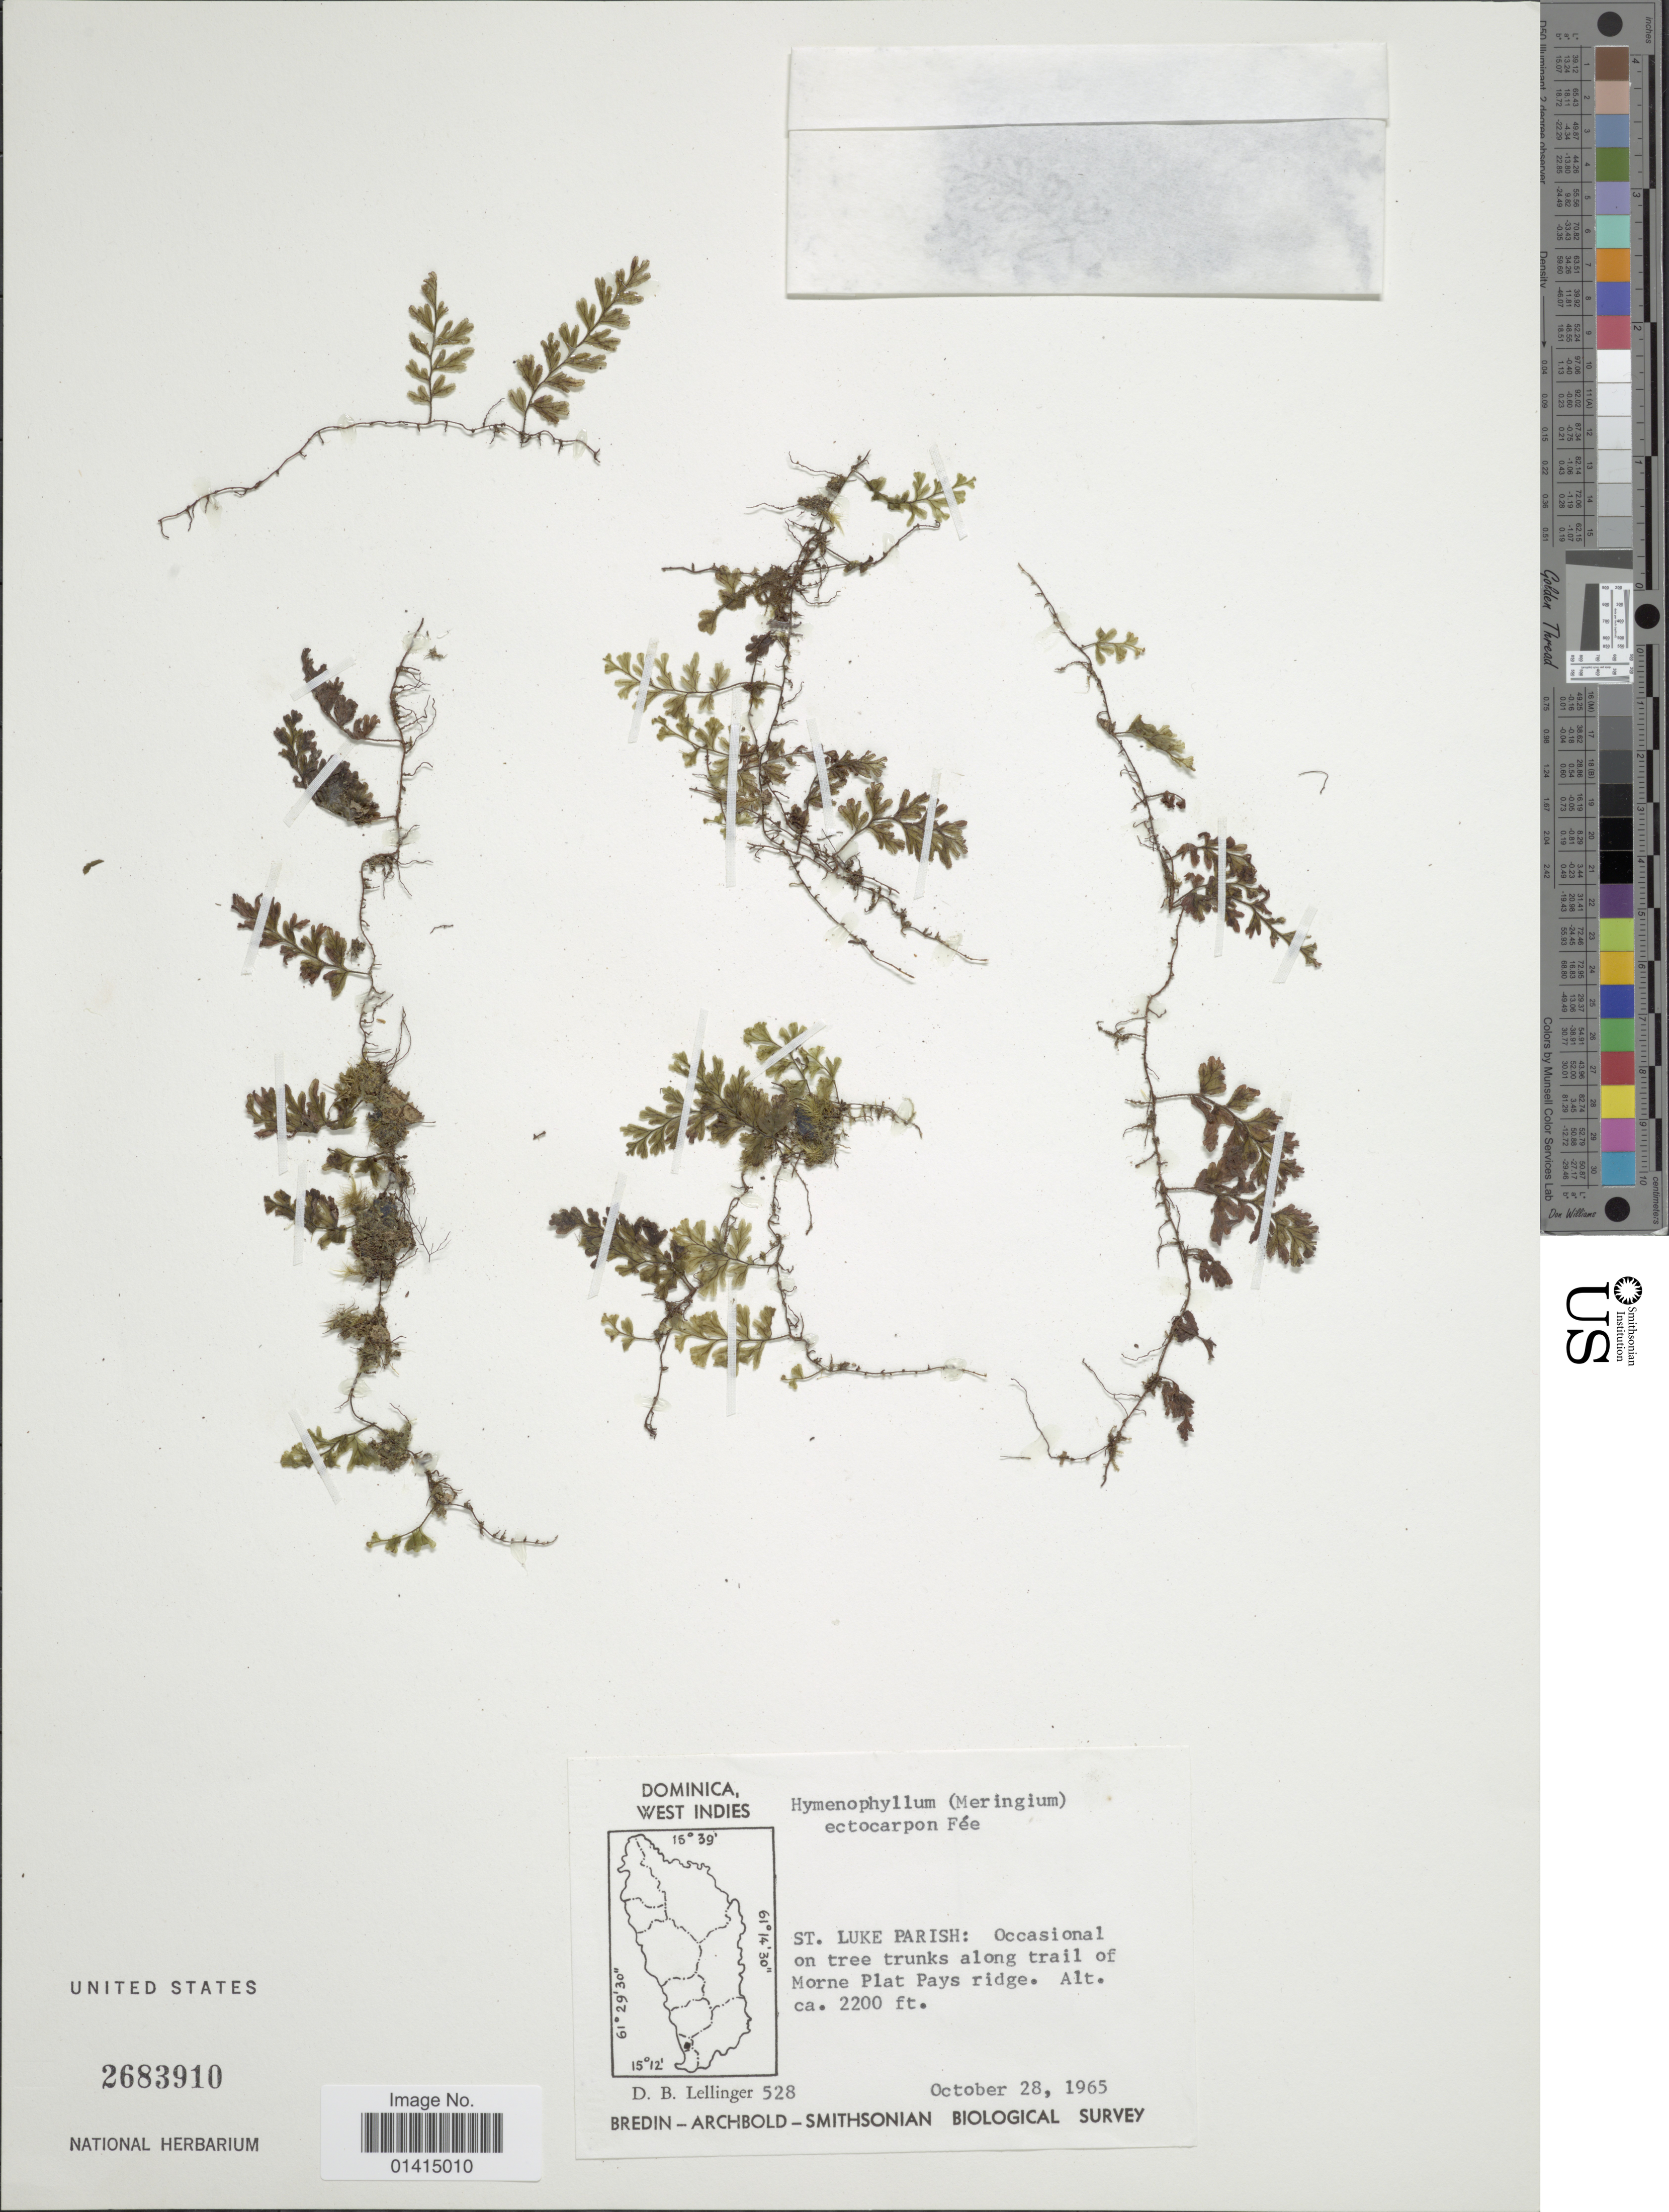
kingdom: Plantae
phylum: Tracheophyta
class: Polypodiopsida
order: Hymenophyllales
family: Hymenophyllaceae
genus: Hymenophyllum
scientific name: Hymenophyllum ectocarpon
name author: Fée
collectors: D. B. Lellinger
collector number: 528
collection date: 1965-10-28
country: Dominica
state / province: St. Luke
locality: Dominica West Indies, St. Luke Parish: Occasional on tree trunks along trail of Morne Plat Pays ridge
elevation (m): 671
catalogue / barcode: US 2683910